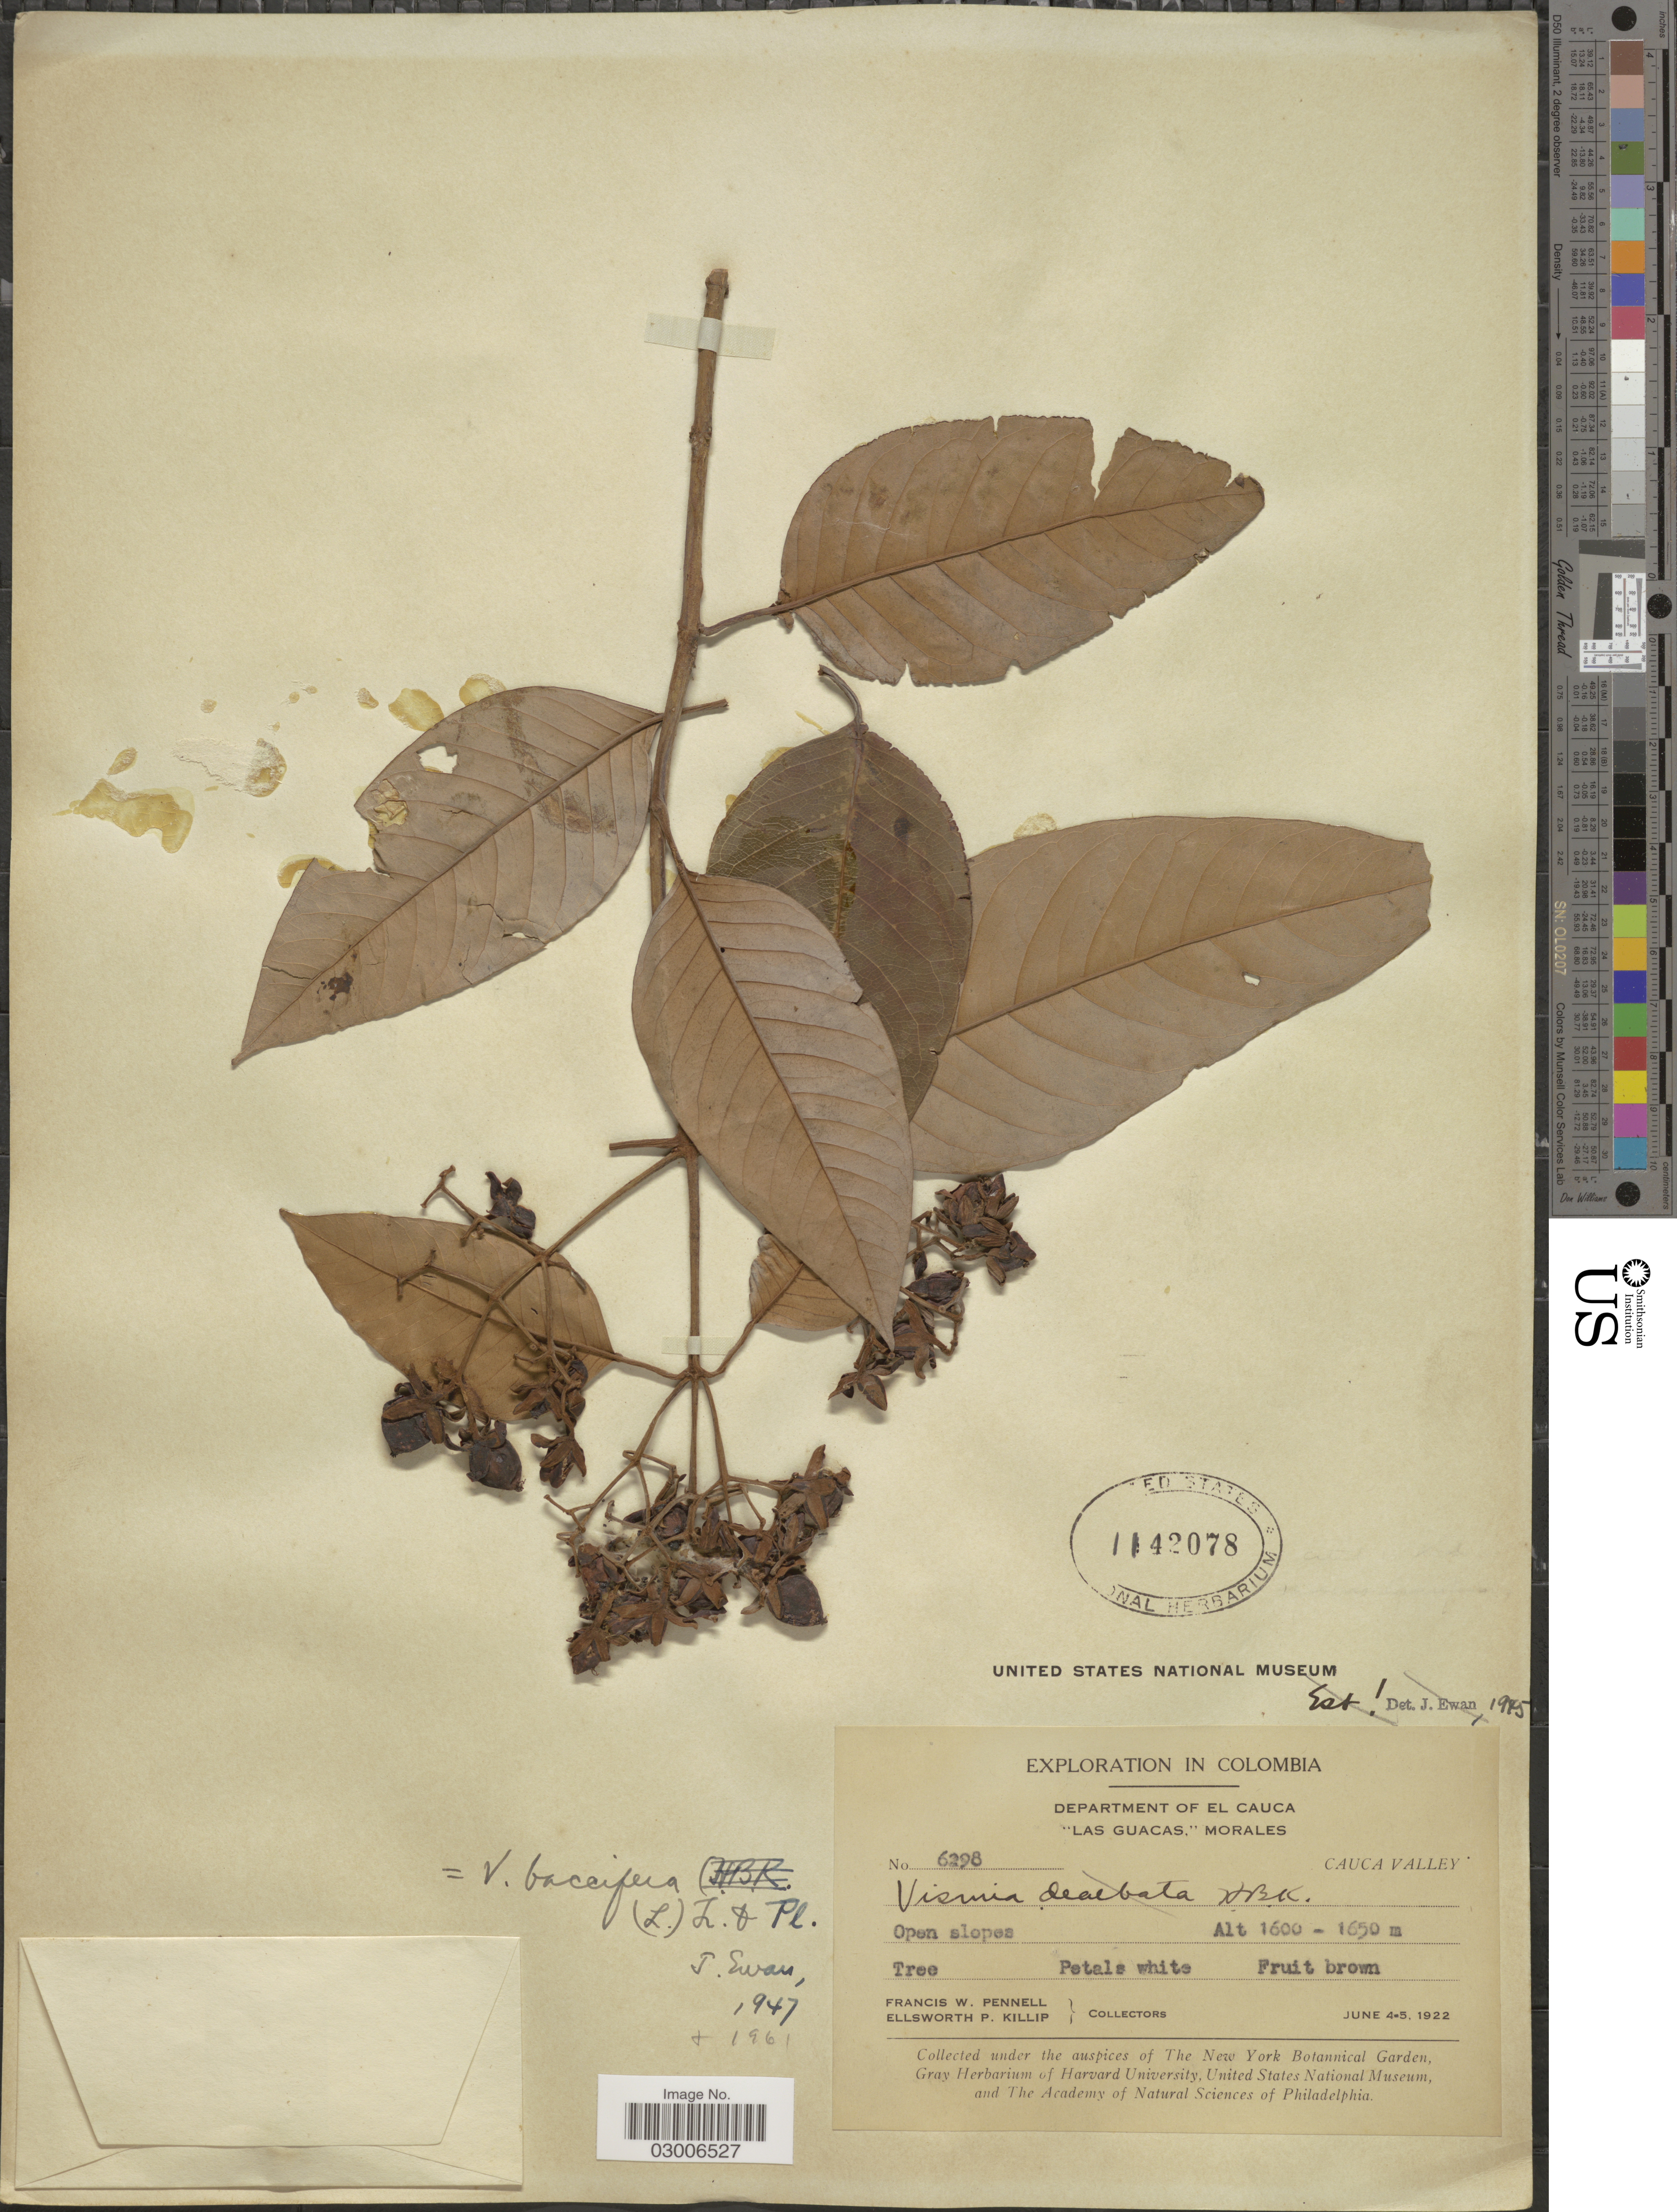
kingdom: Plantae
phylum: Tracheophyta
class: Magnoliopsida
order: Malpighiales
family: Hypericaceae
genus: Vismia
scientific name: Vismia baccifera subsp. baccifera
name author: (L.) Triana & Planch.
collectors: F. W. Pennell & E. P. Killip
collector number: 6298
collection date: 1922-06-04/1922-06-05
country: Colombia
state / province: Cauca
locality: Department of El Cauca, "Las Guacas", Morales, Cauca Valley.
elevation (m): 1600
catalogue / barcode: US 1142078